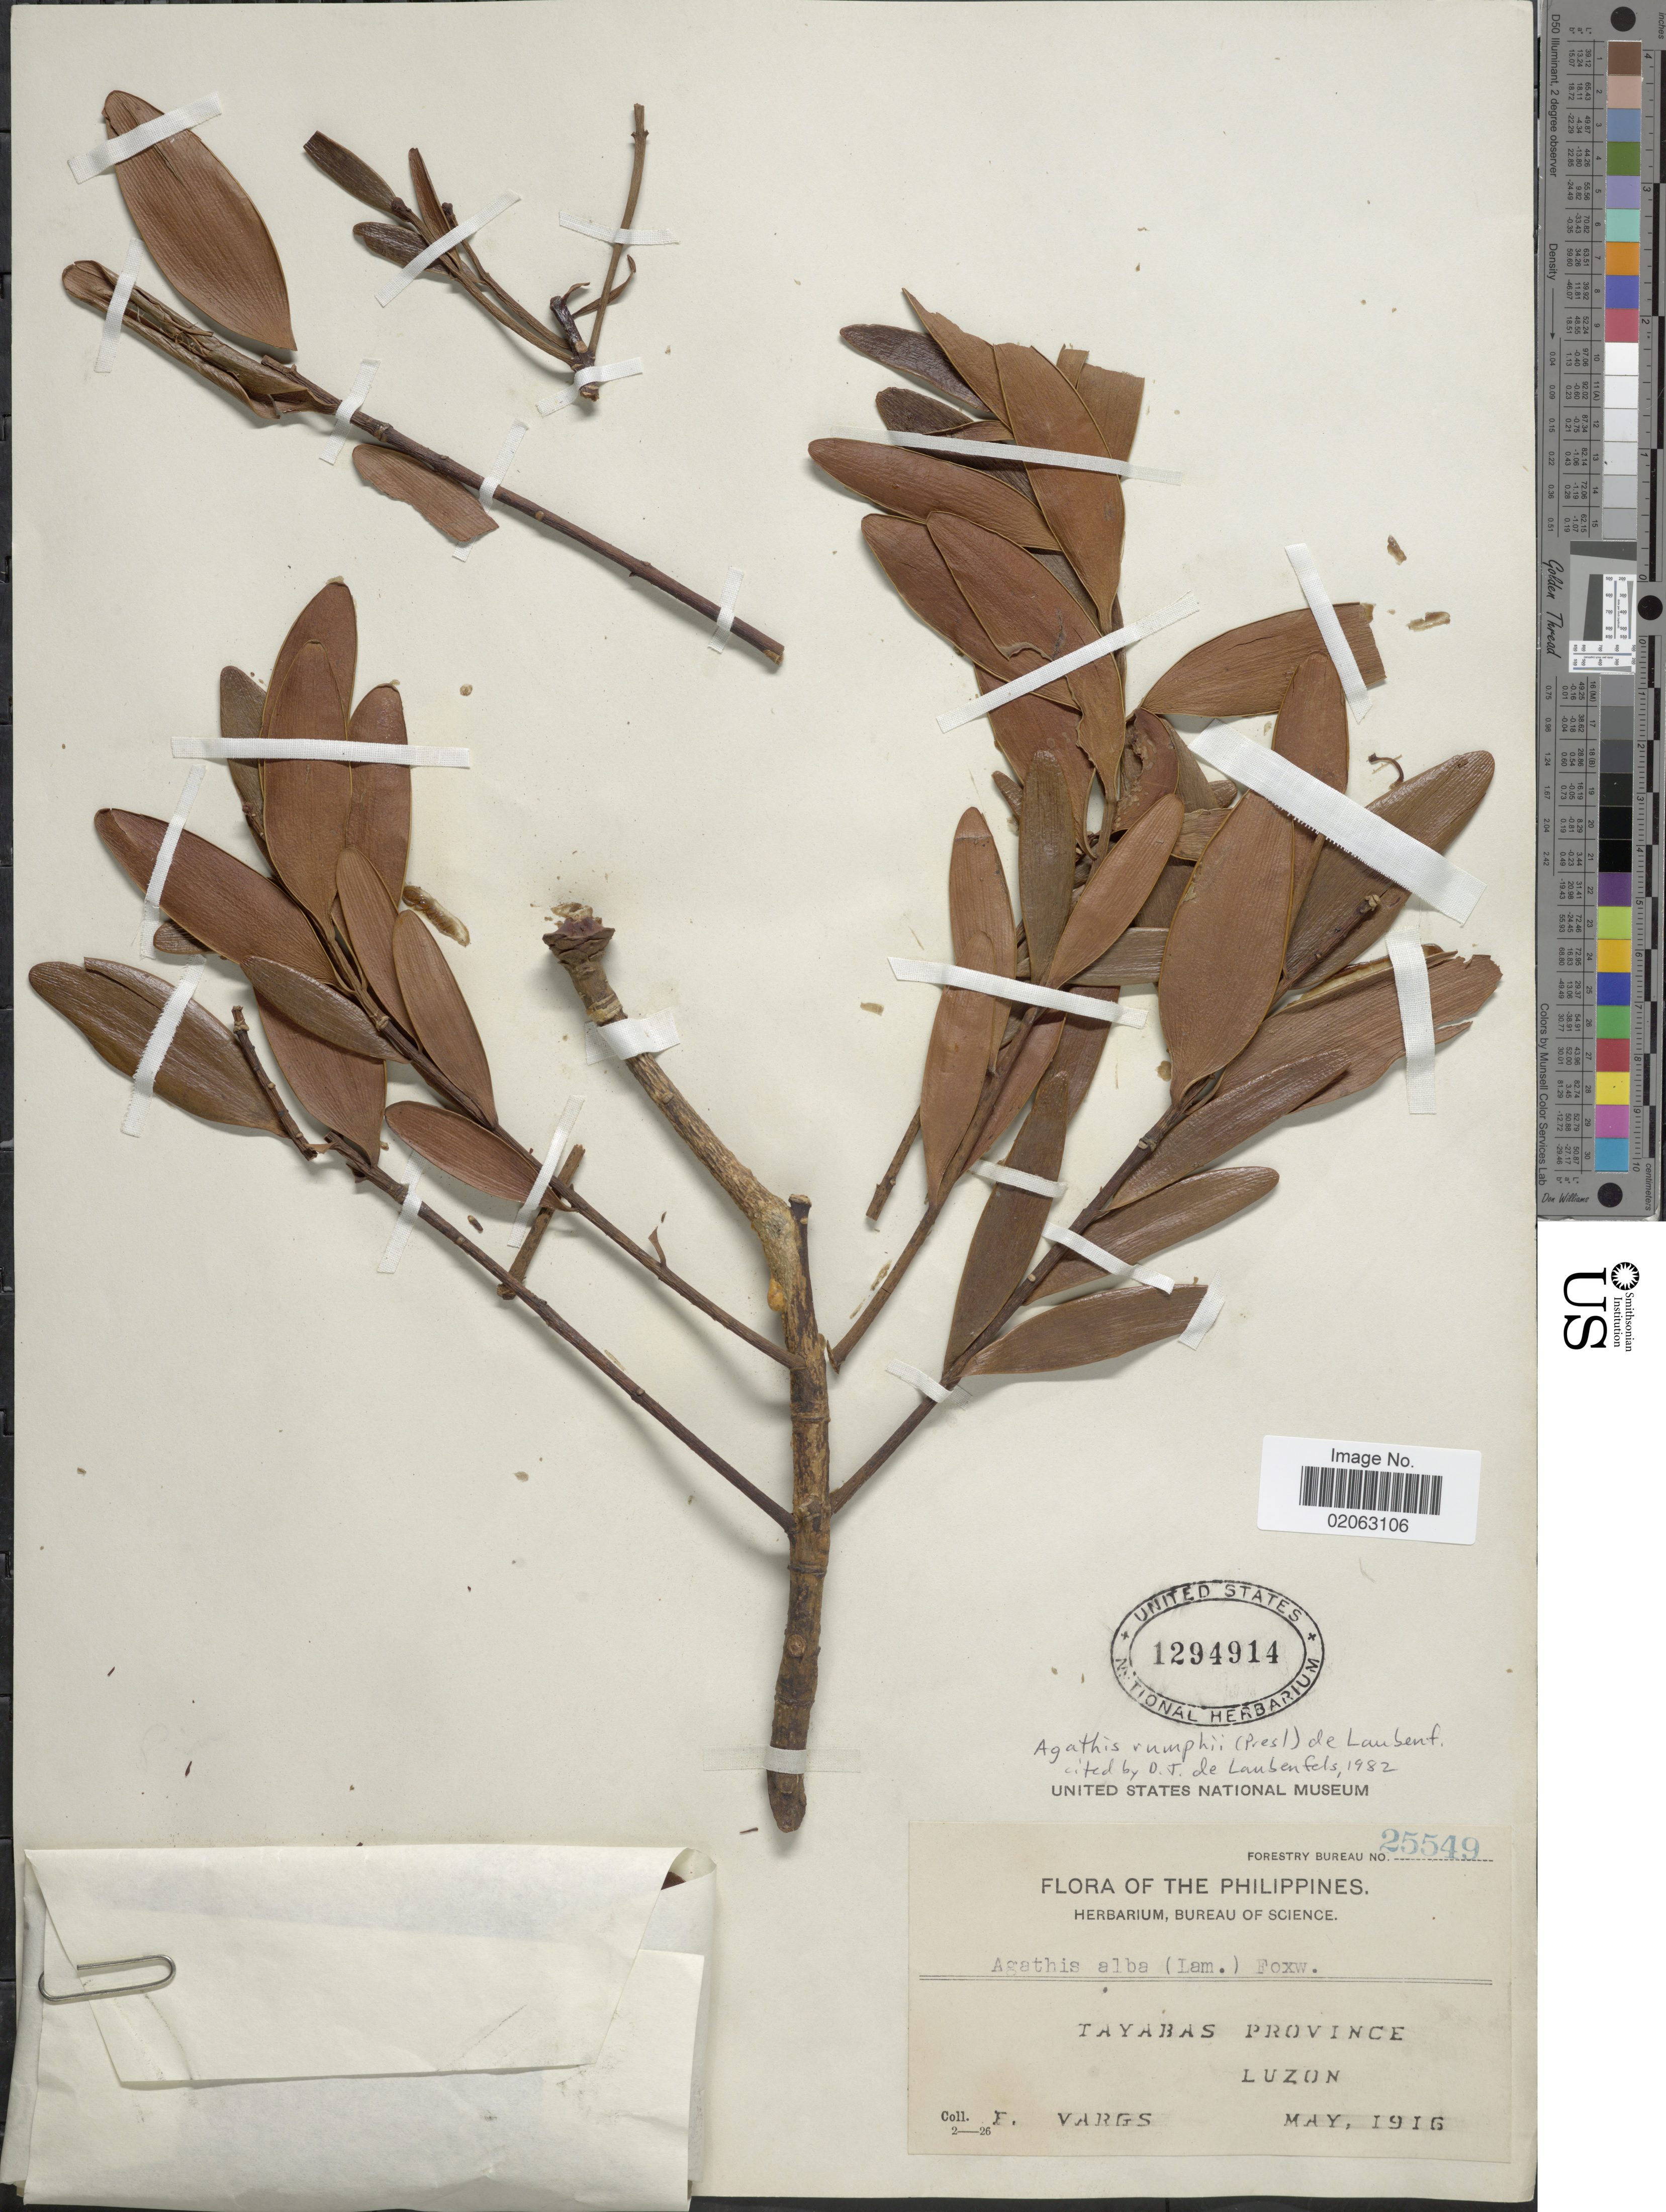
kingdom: Plantae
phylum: Tracheophyta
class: Pinopsida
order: Pinales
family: Araucariaceae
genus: Agathis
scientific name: Agathis rumphii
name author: (C. Presl)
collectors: E. Vargas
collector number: Forestry Bureau 25549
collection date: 1916-05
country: Philippines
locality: Tayabas Province, Luzon.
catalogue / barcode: US 1294914